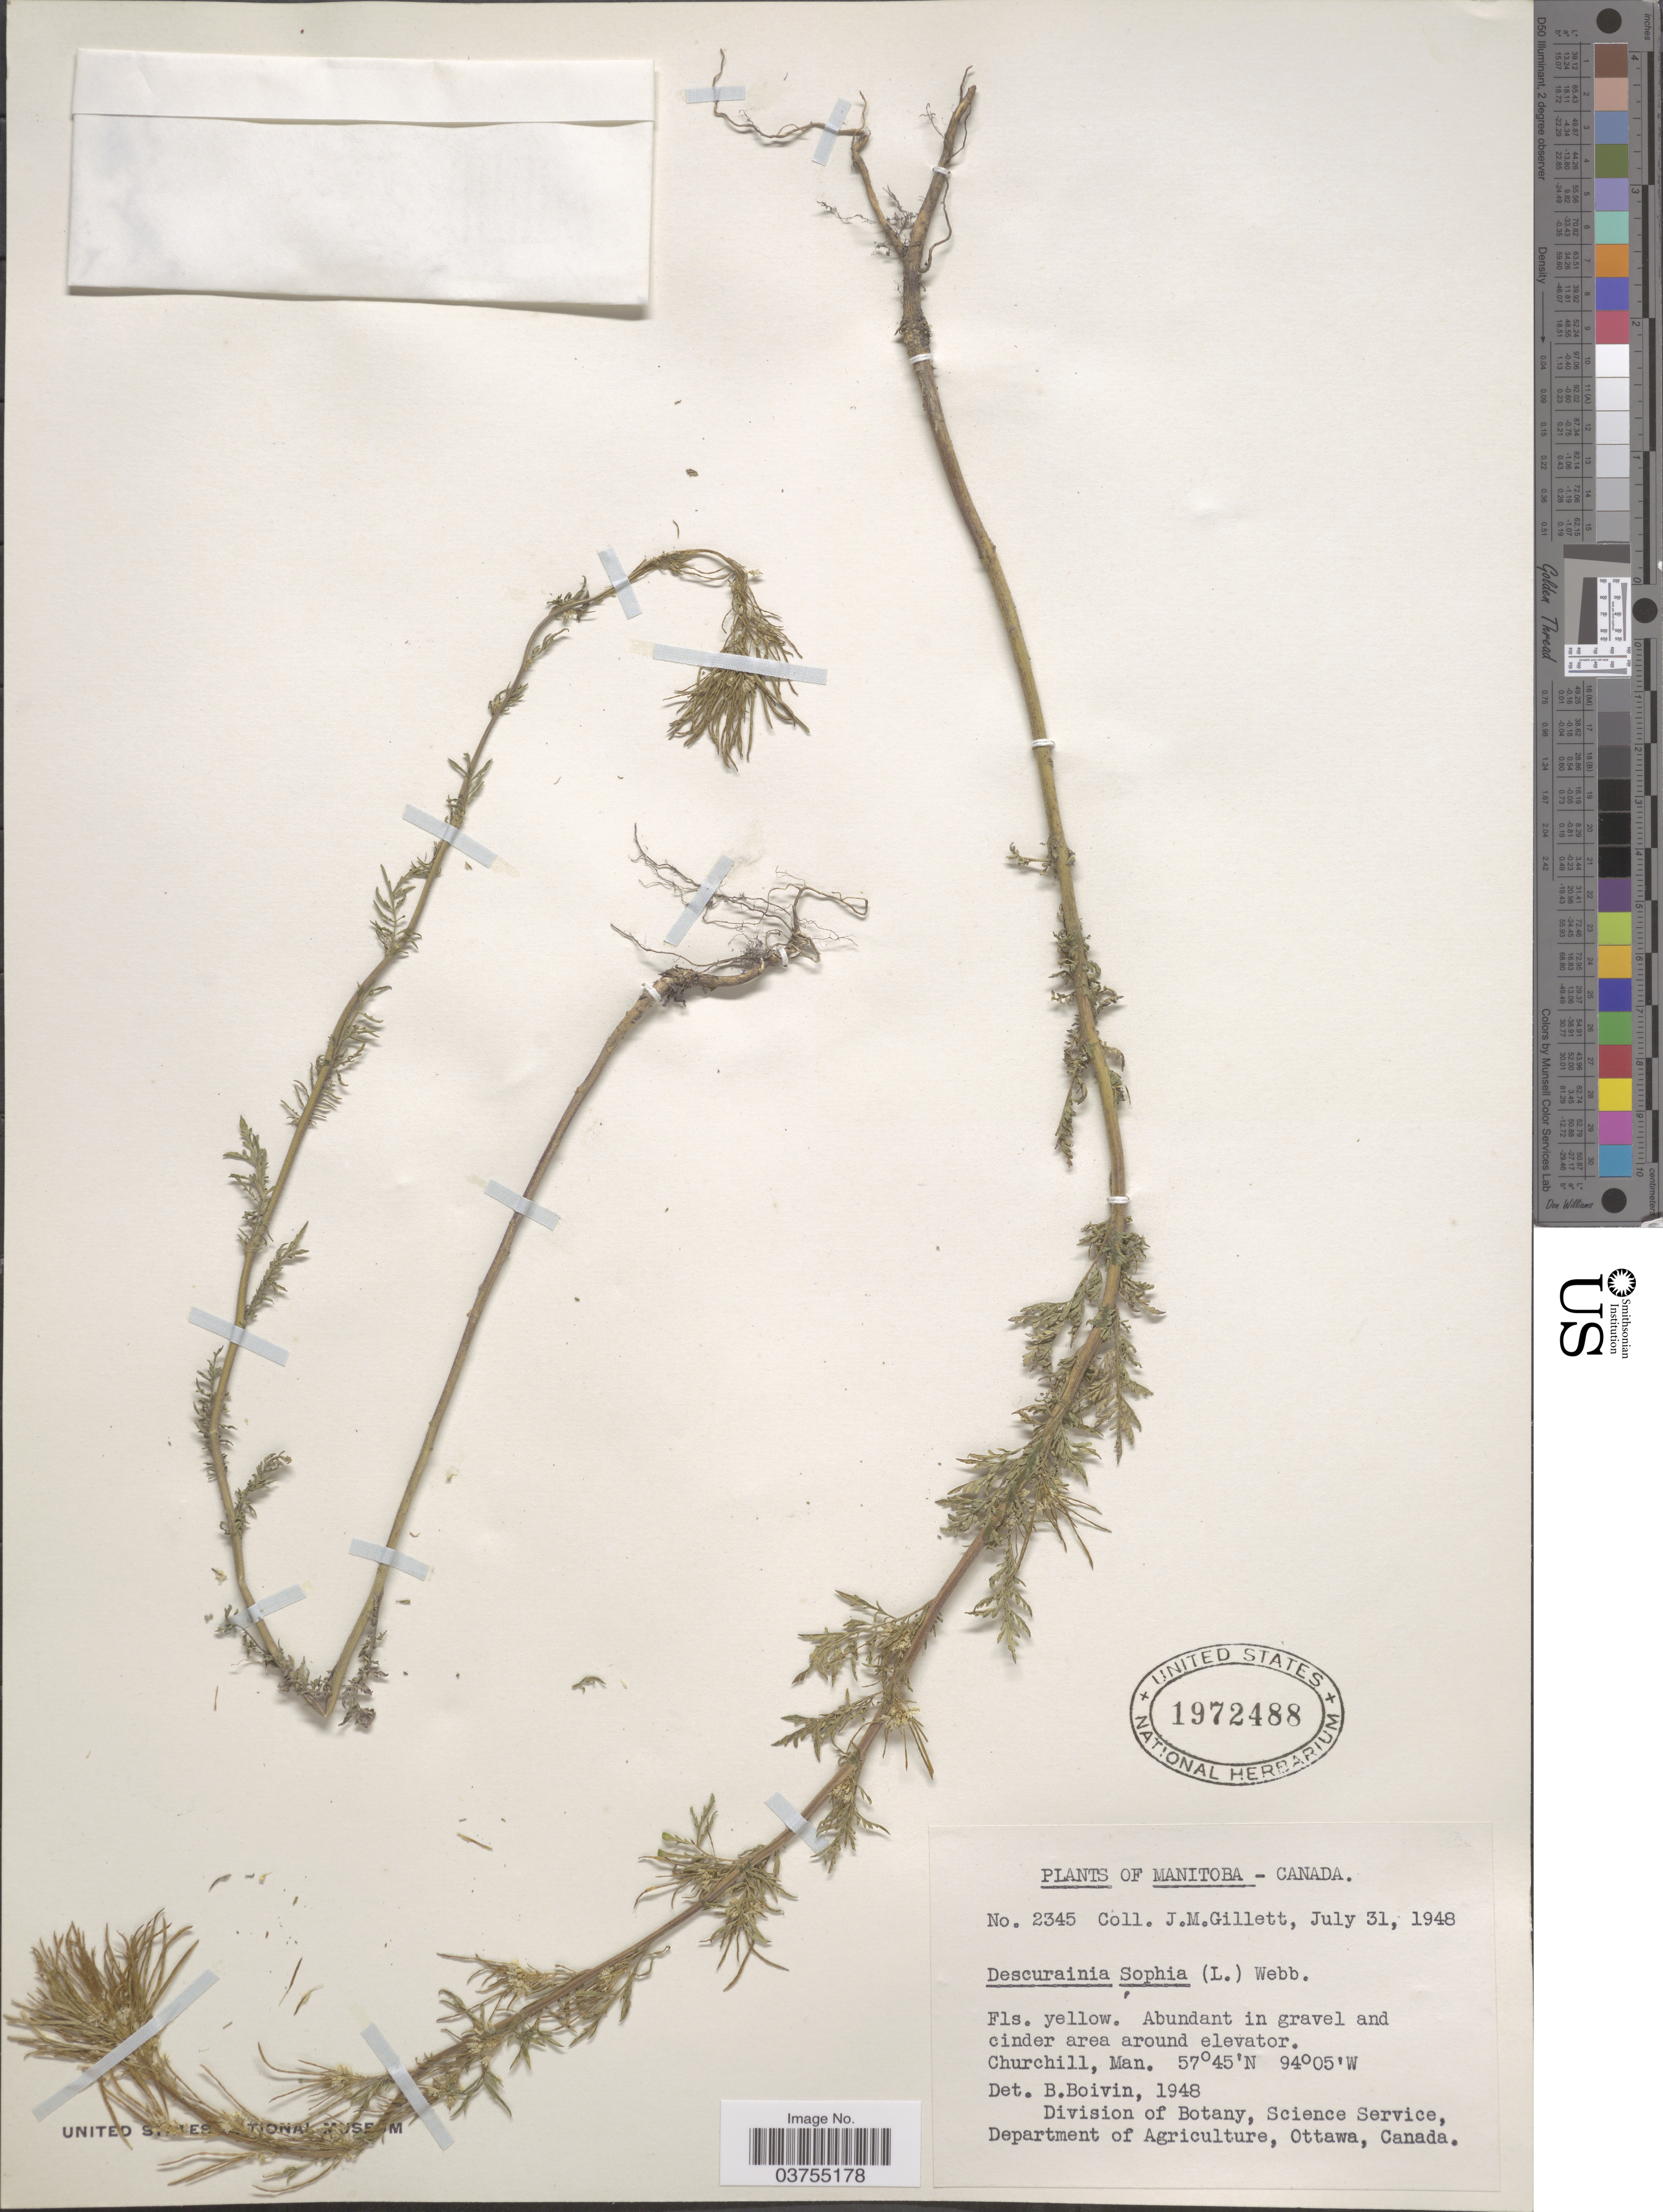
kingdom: Plantae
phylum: Tracheophyta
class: Magnoliopsida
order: Brassicales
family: Brassicaceae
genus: Descurainia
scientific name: Descurainia sophia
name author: (L.) Webb ex Prantl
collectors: J. M. Gillett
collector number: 2345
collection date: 1948-07-31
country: Canada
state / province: Manitoba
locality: Churchill, Man.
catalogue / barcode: US 1972488